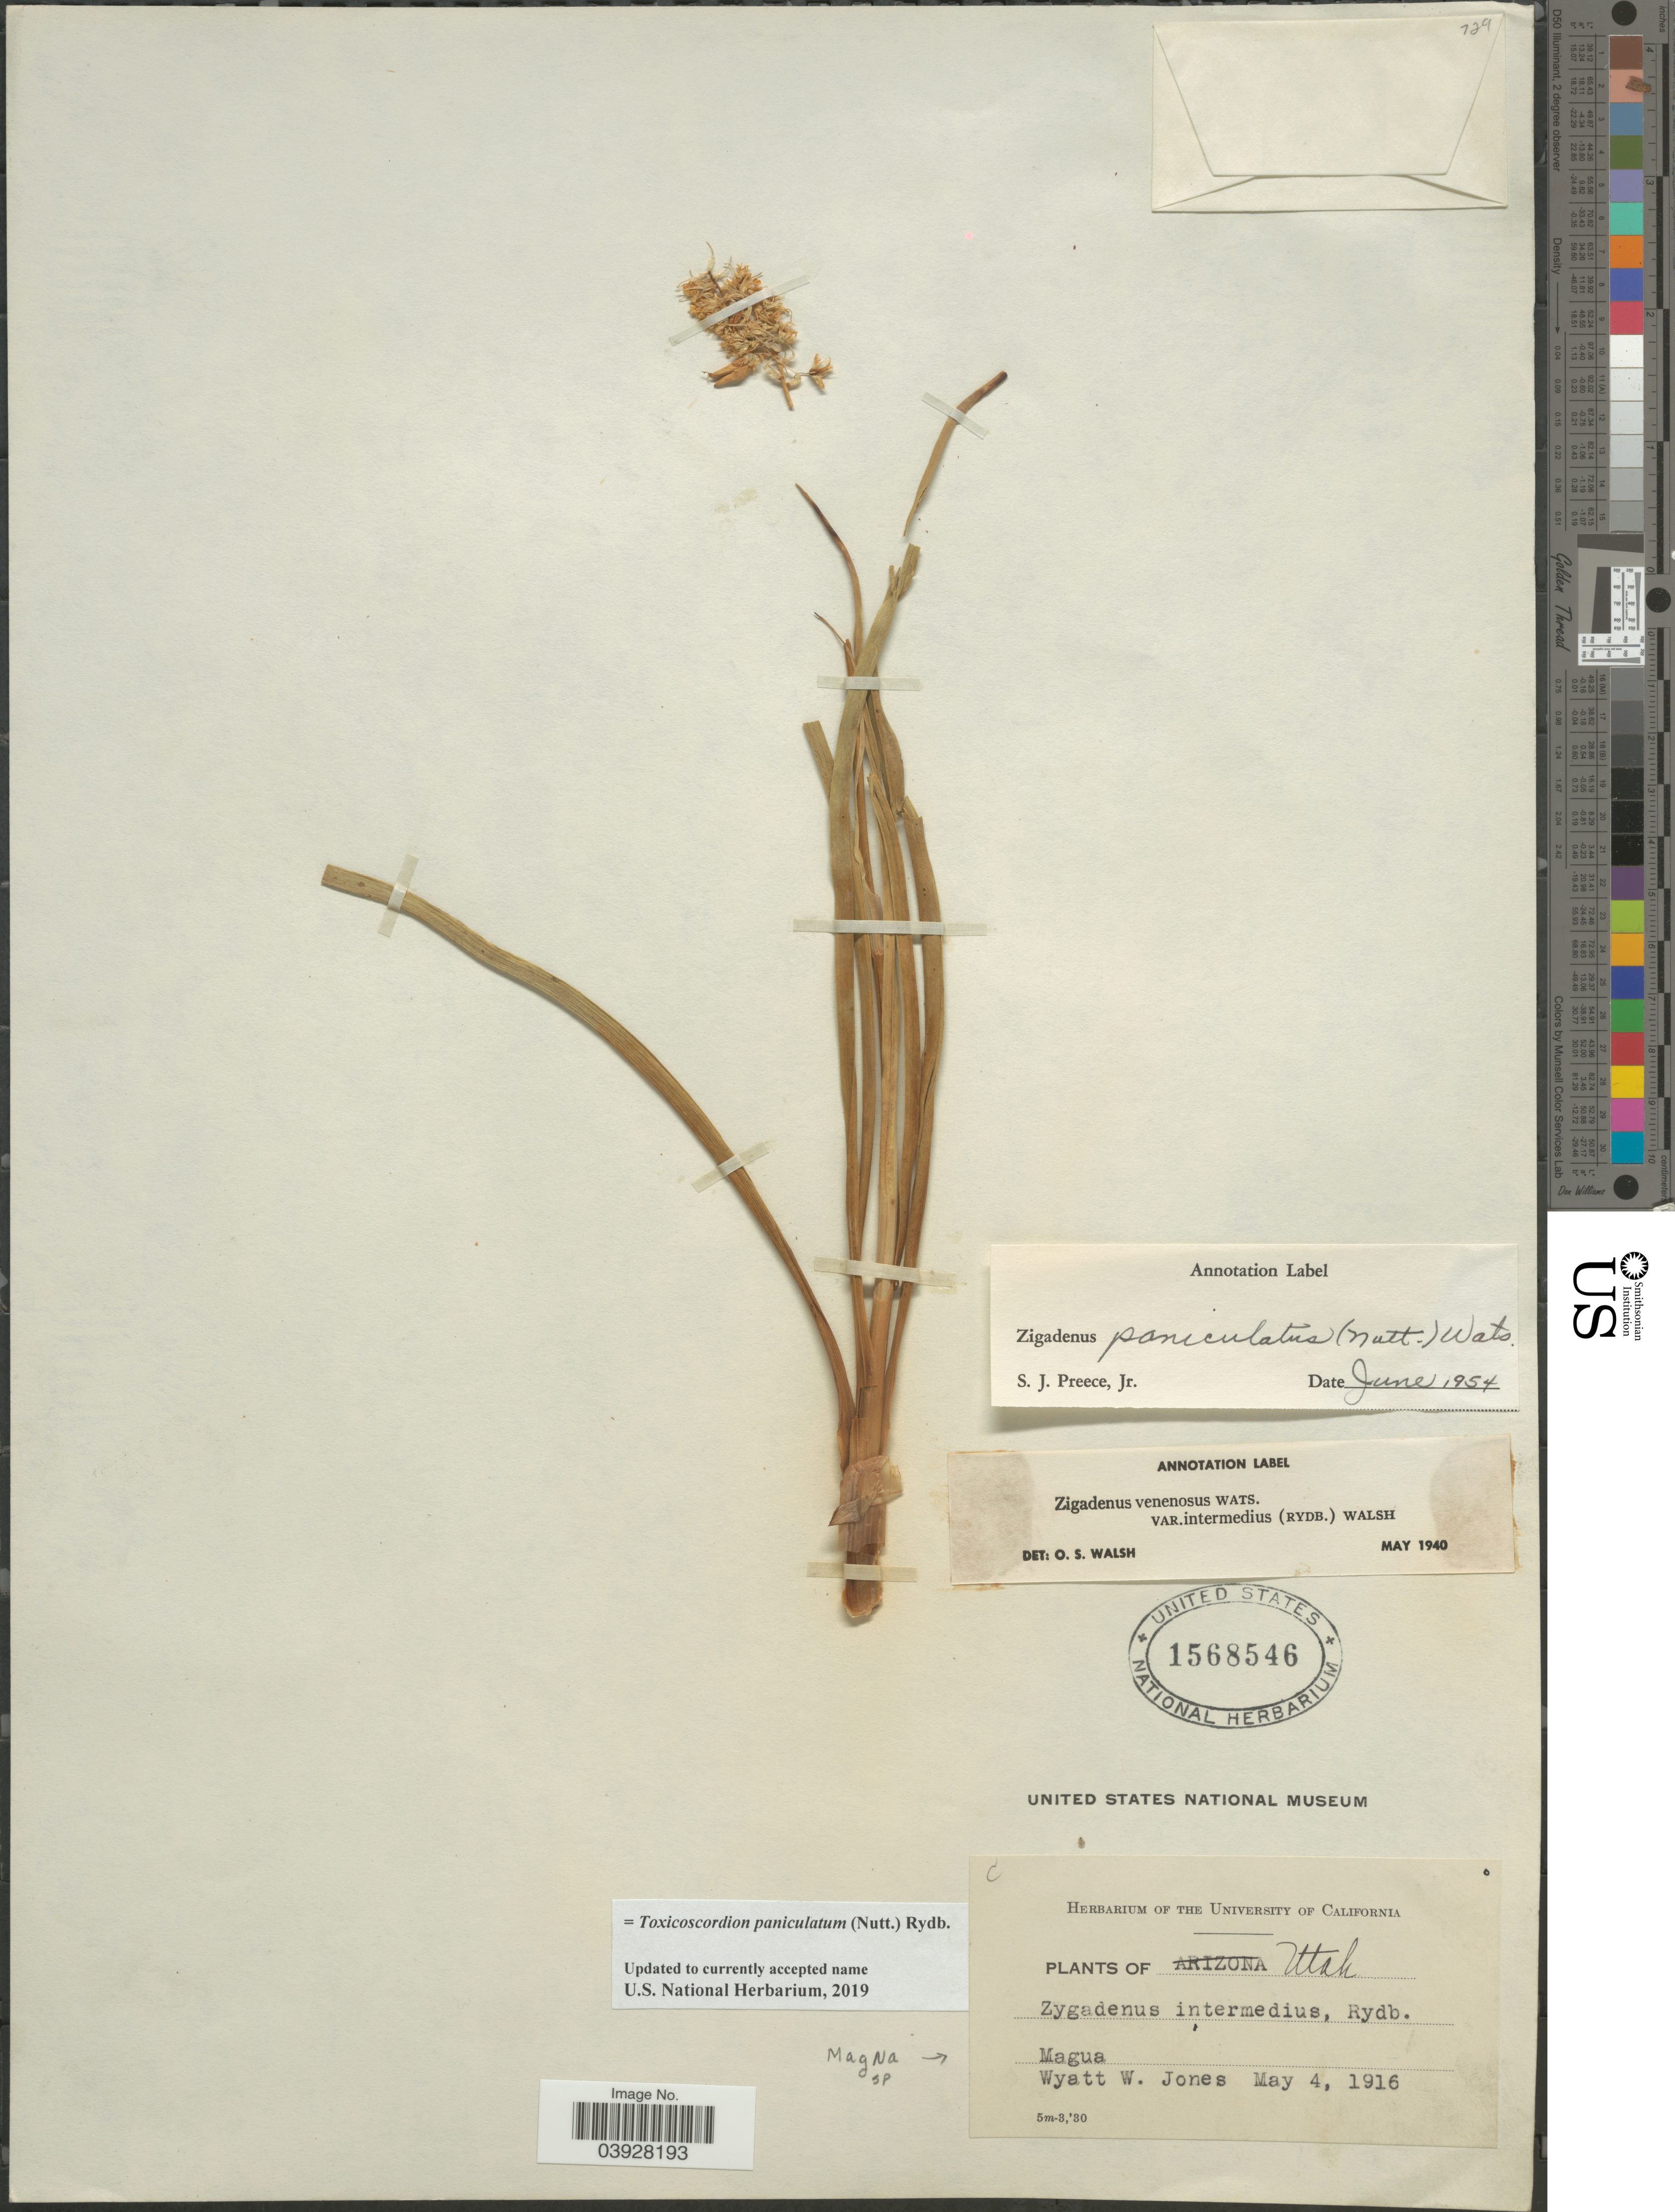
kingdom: Plantae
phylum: Tracheophyta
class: Liliopsida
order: Liliales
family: Melanthiaceae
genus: Toxicoscordion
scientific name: Toxicoscordion paniculatum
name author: (Nutt.) Rydb.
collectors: W. W. Jones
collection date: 1916-05-04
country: United States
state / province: Utah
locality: Magua.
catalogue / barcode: US 1568546